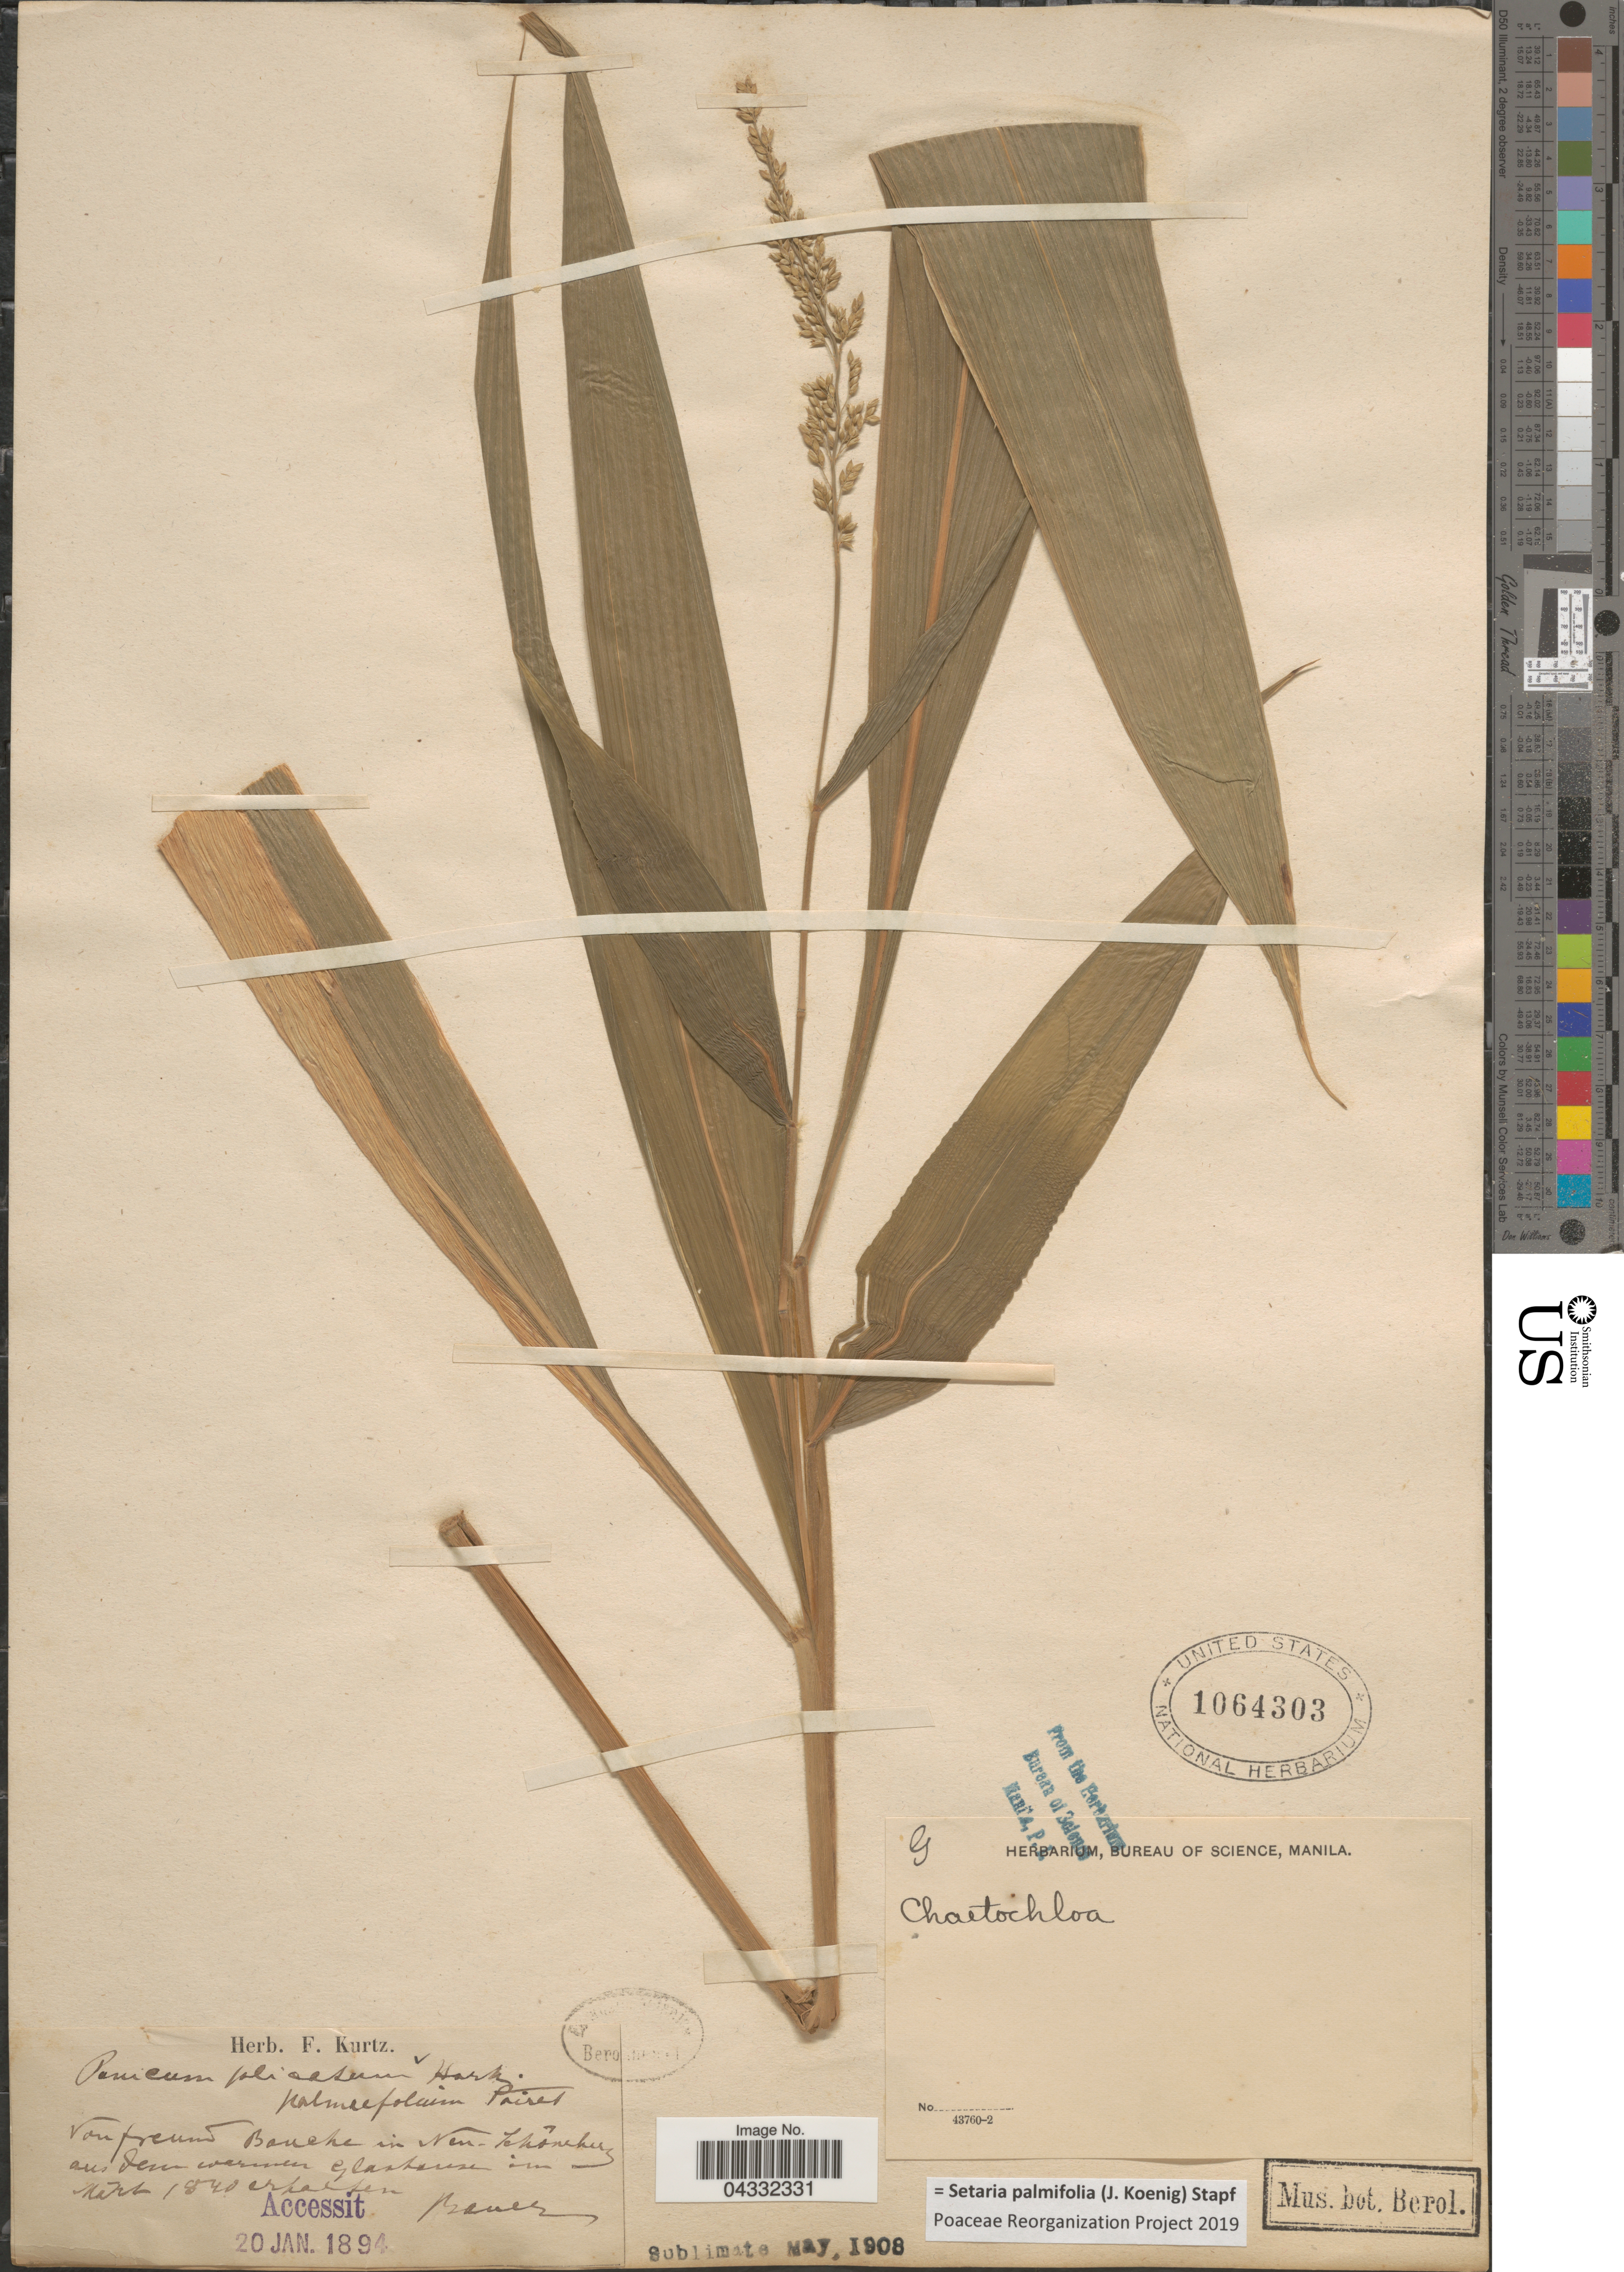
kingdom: Plantae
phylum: Tracheophyta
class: Liliopsida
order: Poales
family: Poaceae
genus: Setaria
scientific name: Setaria palmifolia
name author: (J. Koenig) Stapf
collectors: -. Bauer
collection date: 1840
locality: [illegible text] aus dem [illegible text] im [illegible text].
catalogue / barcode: US 1064303